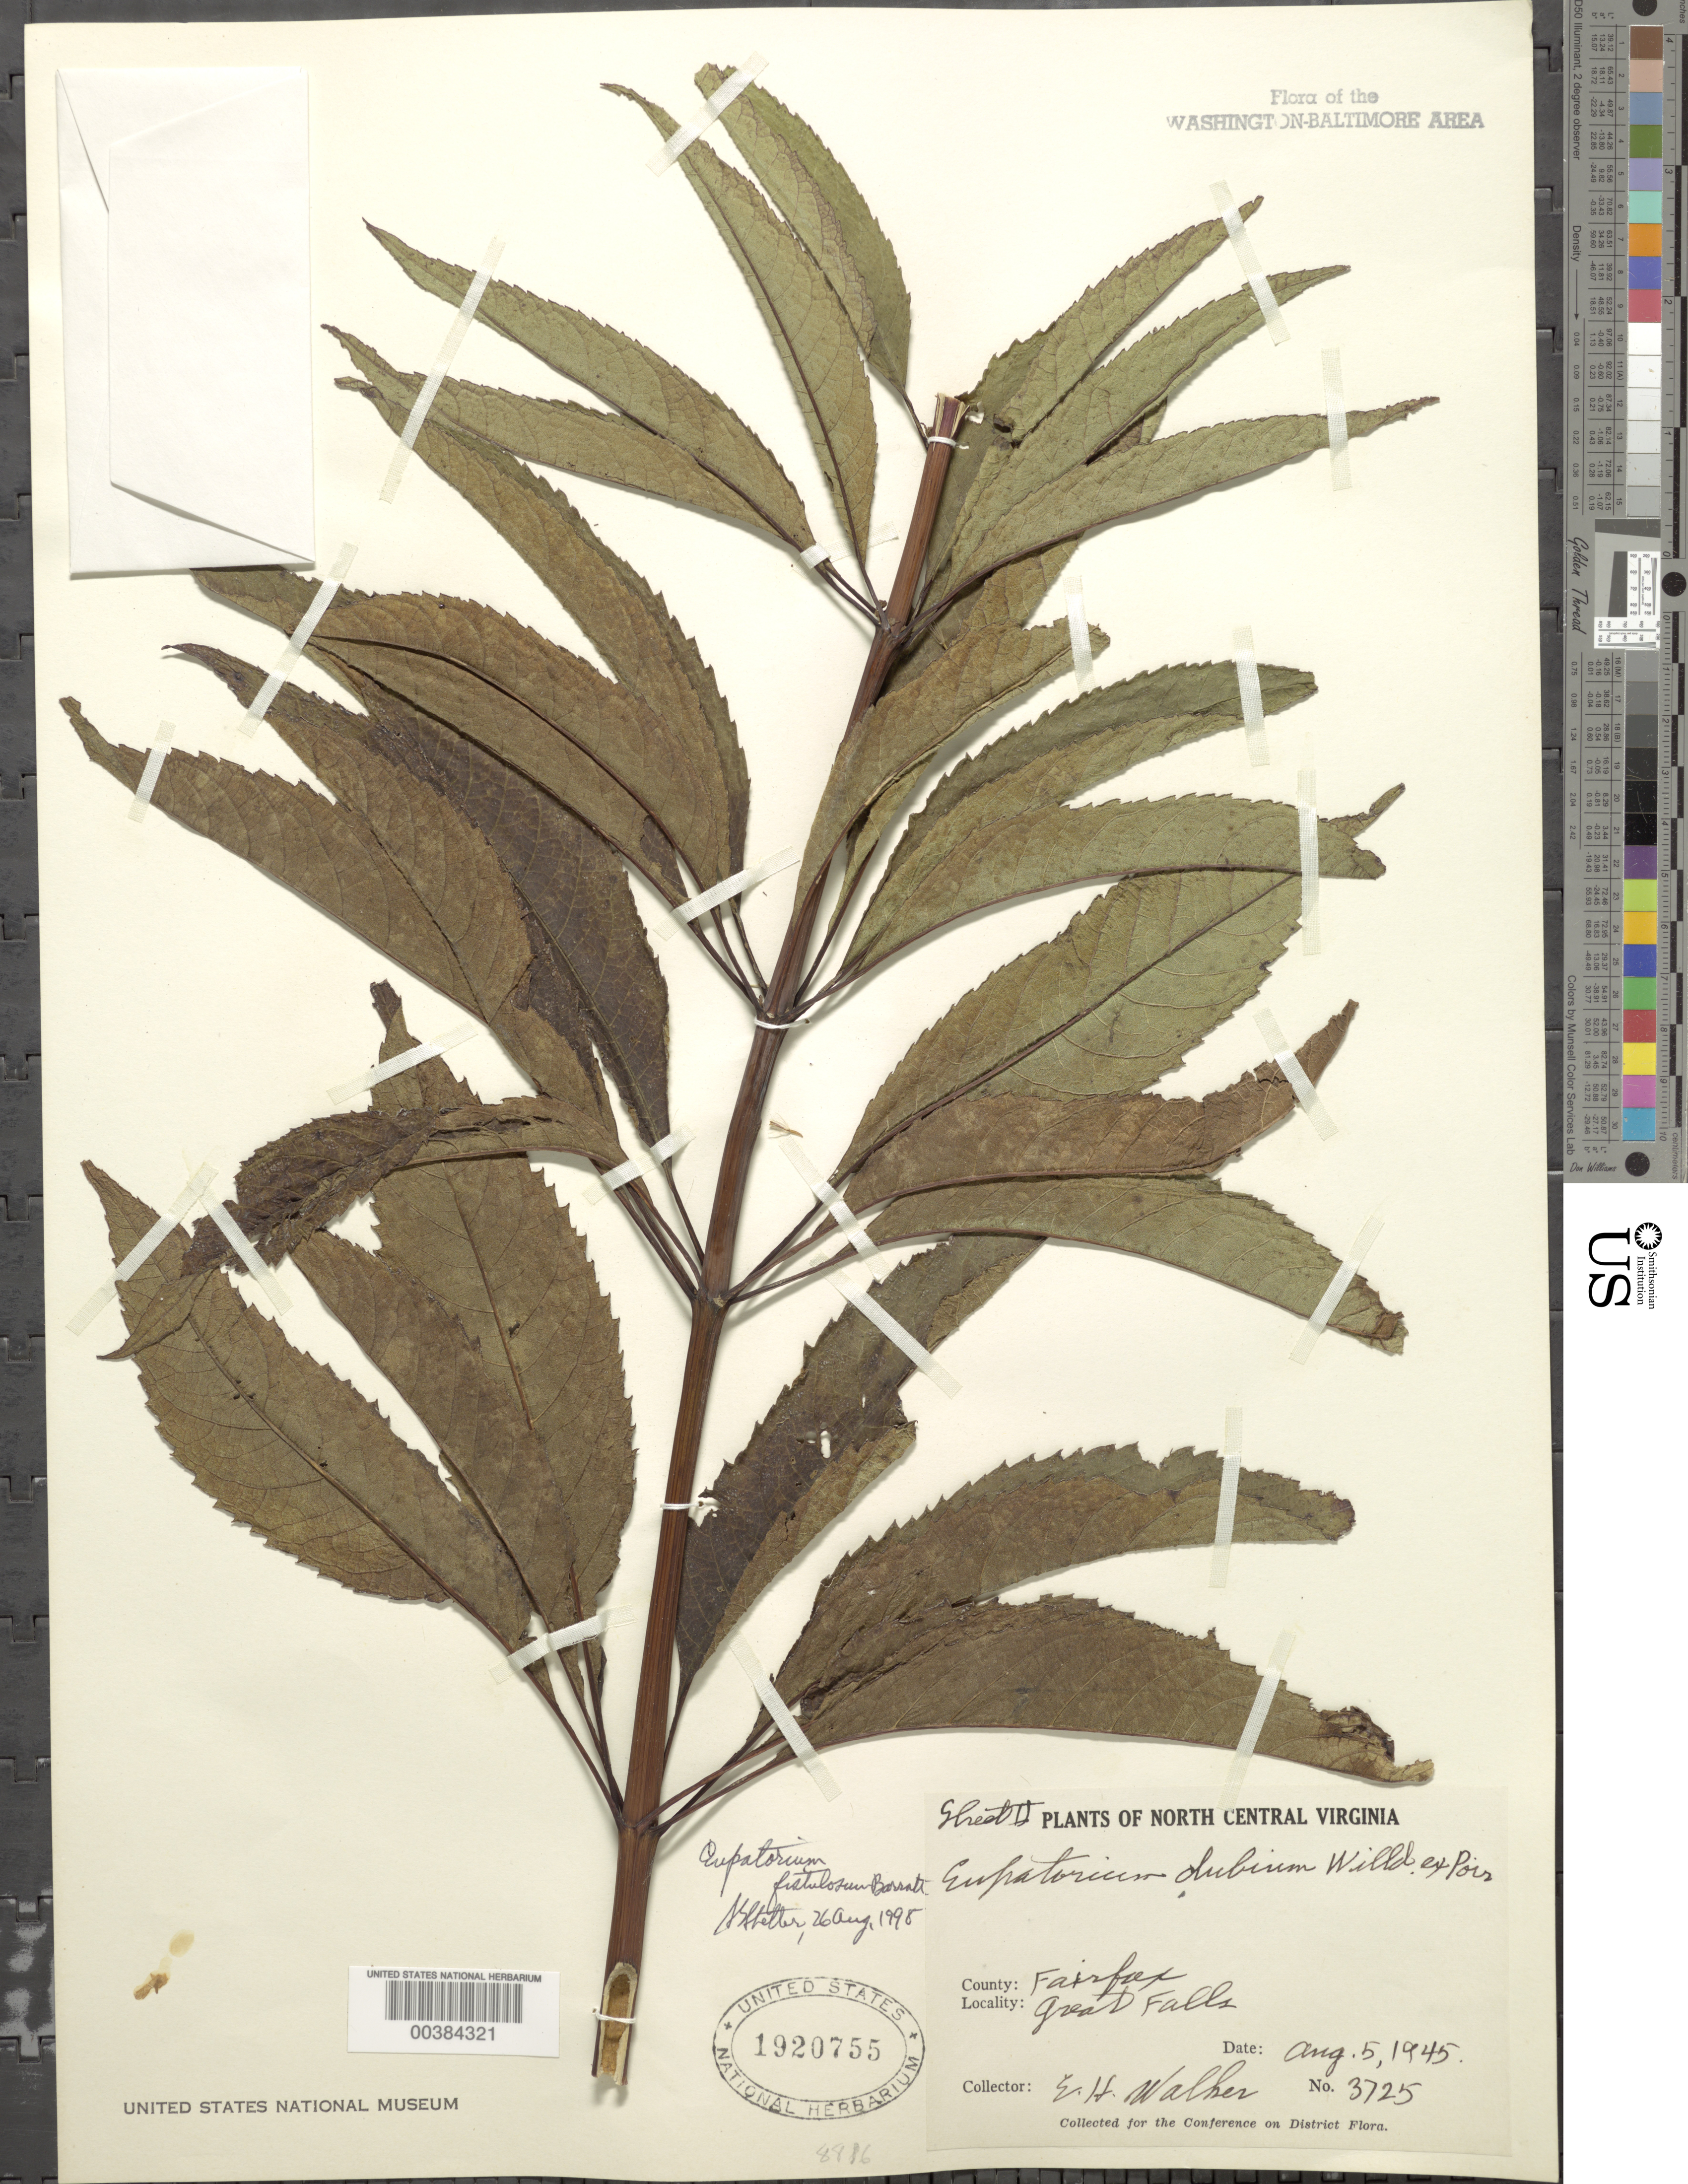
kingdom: Plantae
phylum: Tracheophyta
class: Magnoliopsida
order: Asterales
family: Asteraceae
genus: Eupatorium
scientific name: Eupatorium fistulosum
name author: Barratt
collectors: E. H. Walker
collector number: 3725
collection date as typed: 05 Aug 1945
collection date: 1945-08-05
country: United States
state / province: Virginia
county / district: Fairfax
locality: Great Falls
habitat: On rocky area above river in open sun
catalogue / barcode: US 1920755